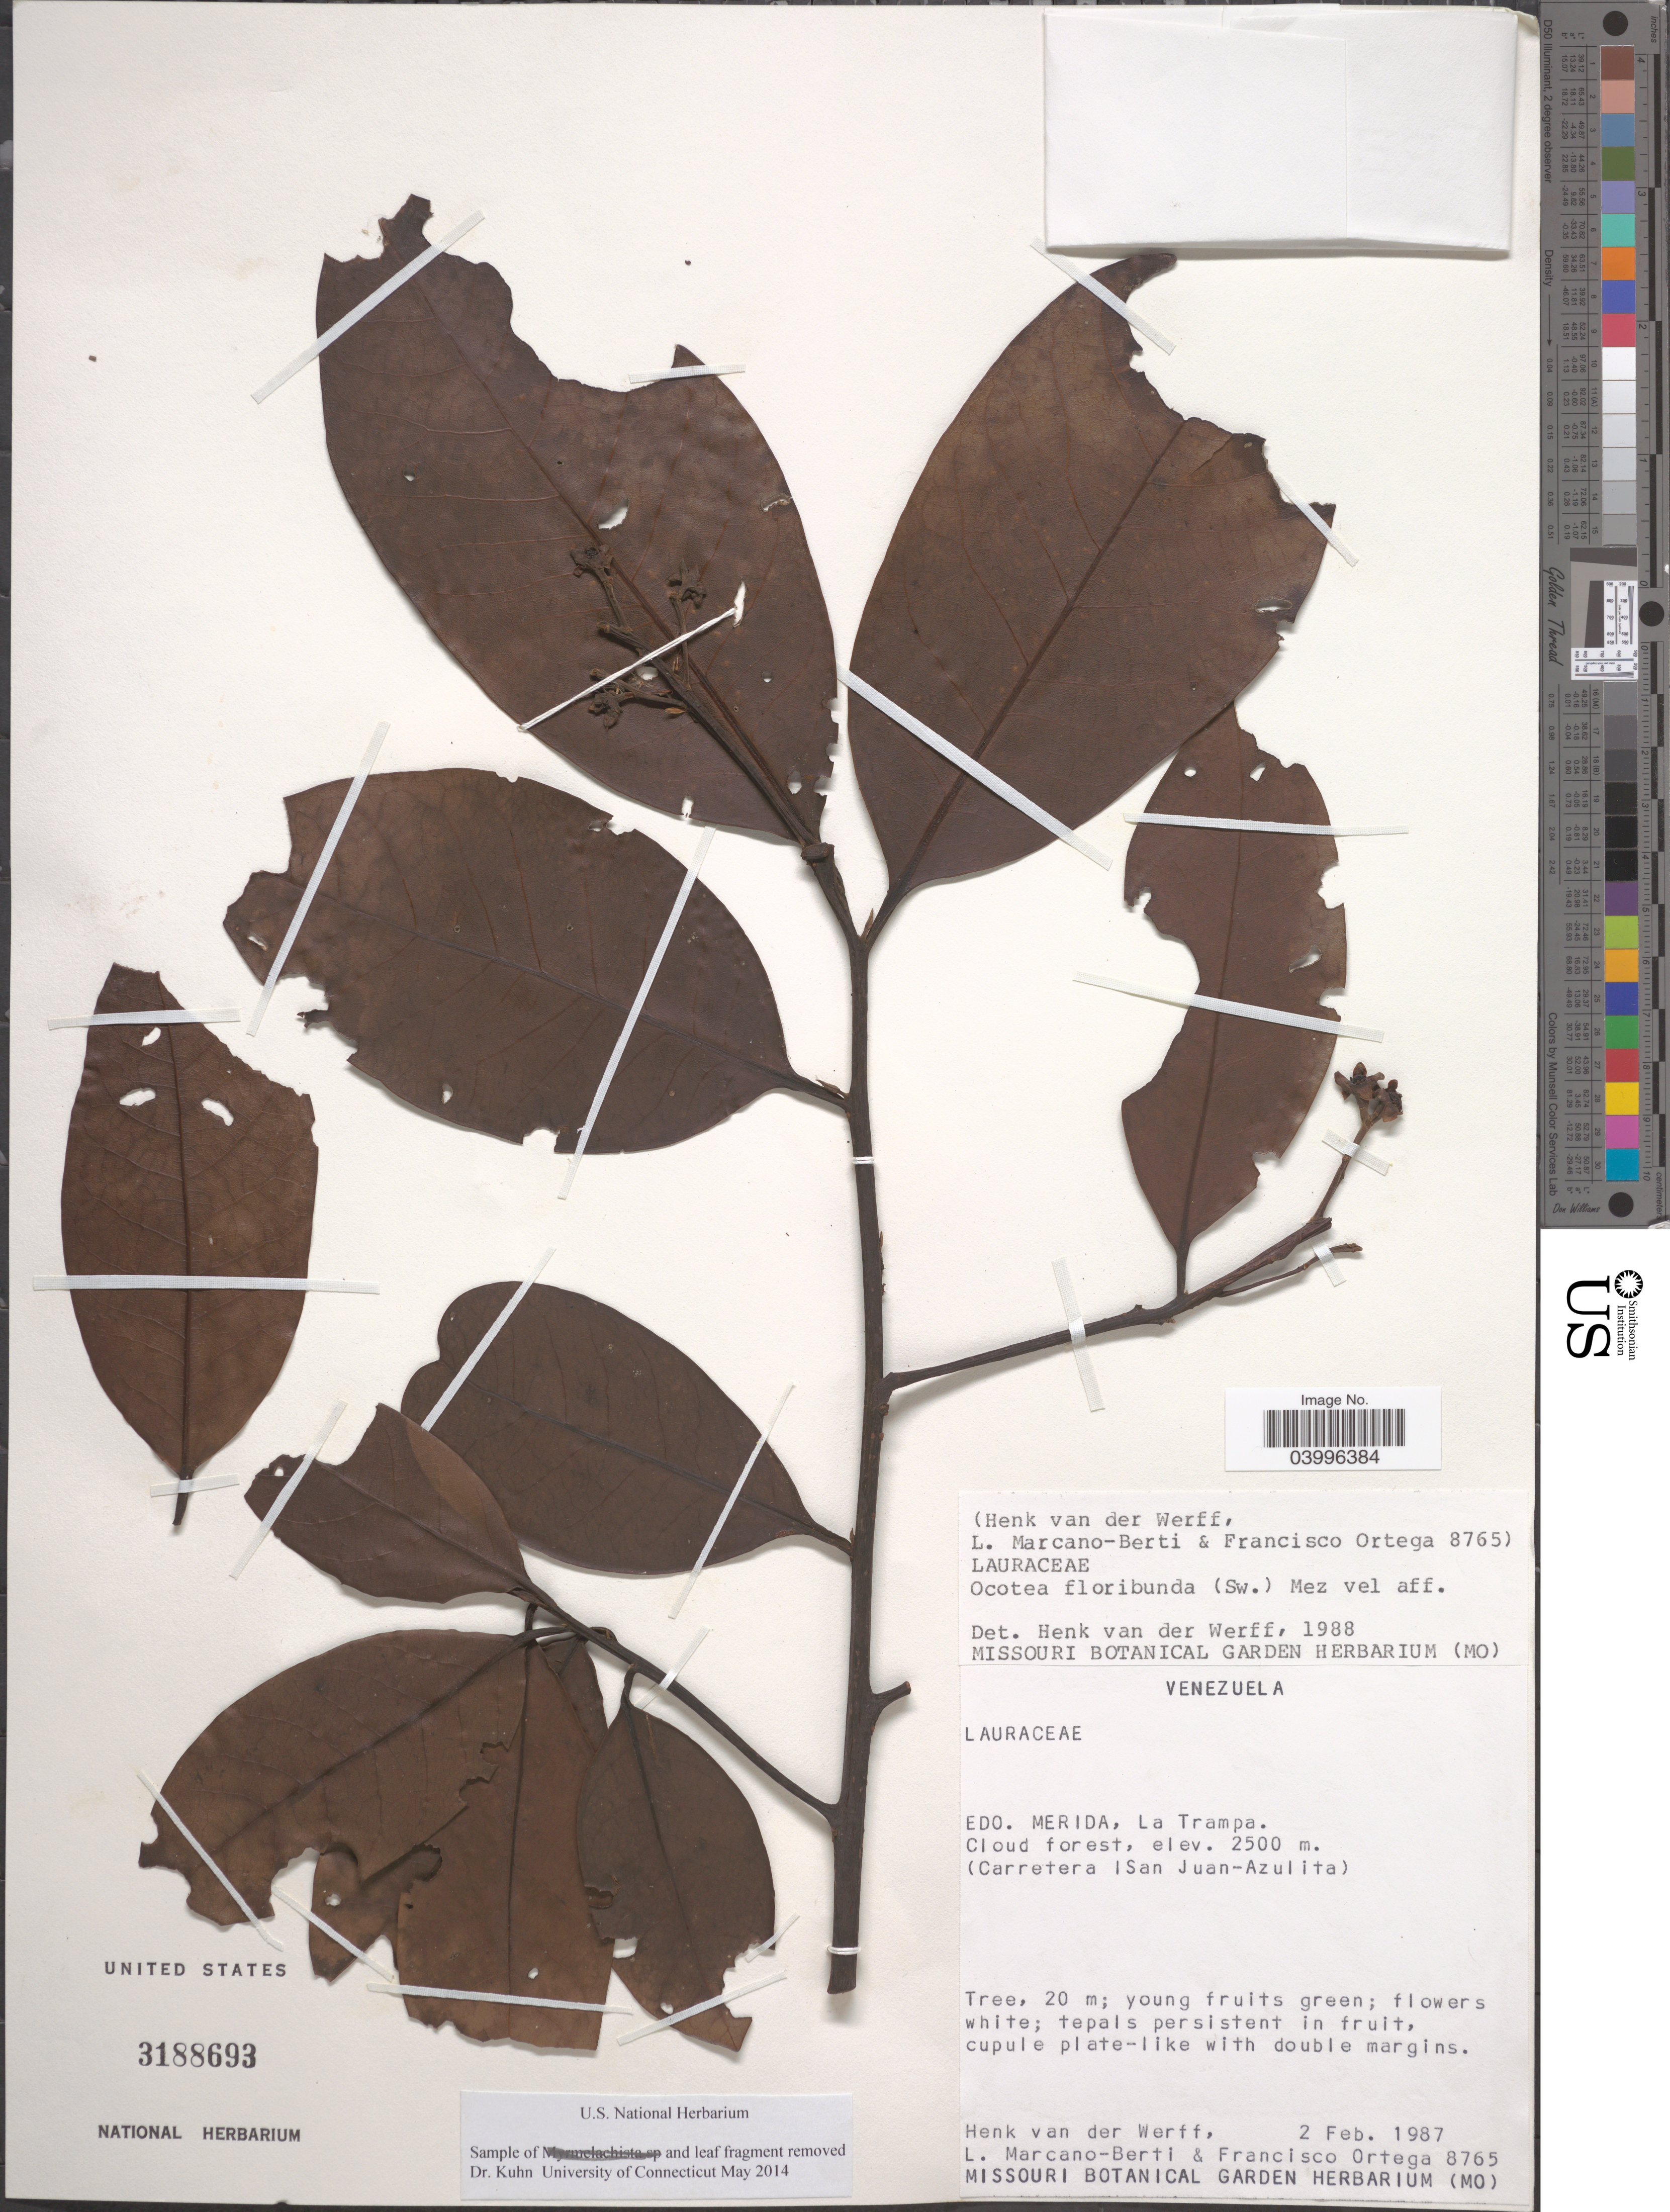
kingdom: Plantae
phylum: Tracheophyta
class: Magnoliopsida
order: Laurales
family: Lauraceae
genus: Ocotea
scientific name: Ocotea floribunda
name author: (Sw.) Mez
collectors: H. van der Werff, L. Marcano-Berti & F. J. Ortega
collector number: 8765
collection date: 1987-02-02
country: Venezuela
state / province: Merida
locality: La Trampa. Cloud forest. (Carretera | San Juan-Azulita).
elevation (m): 2500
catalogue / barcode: US 3188693